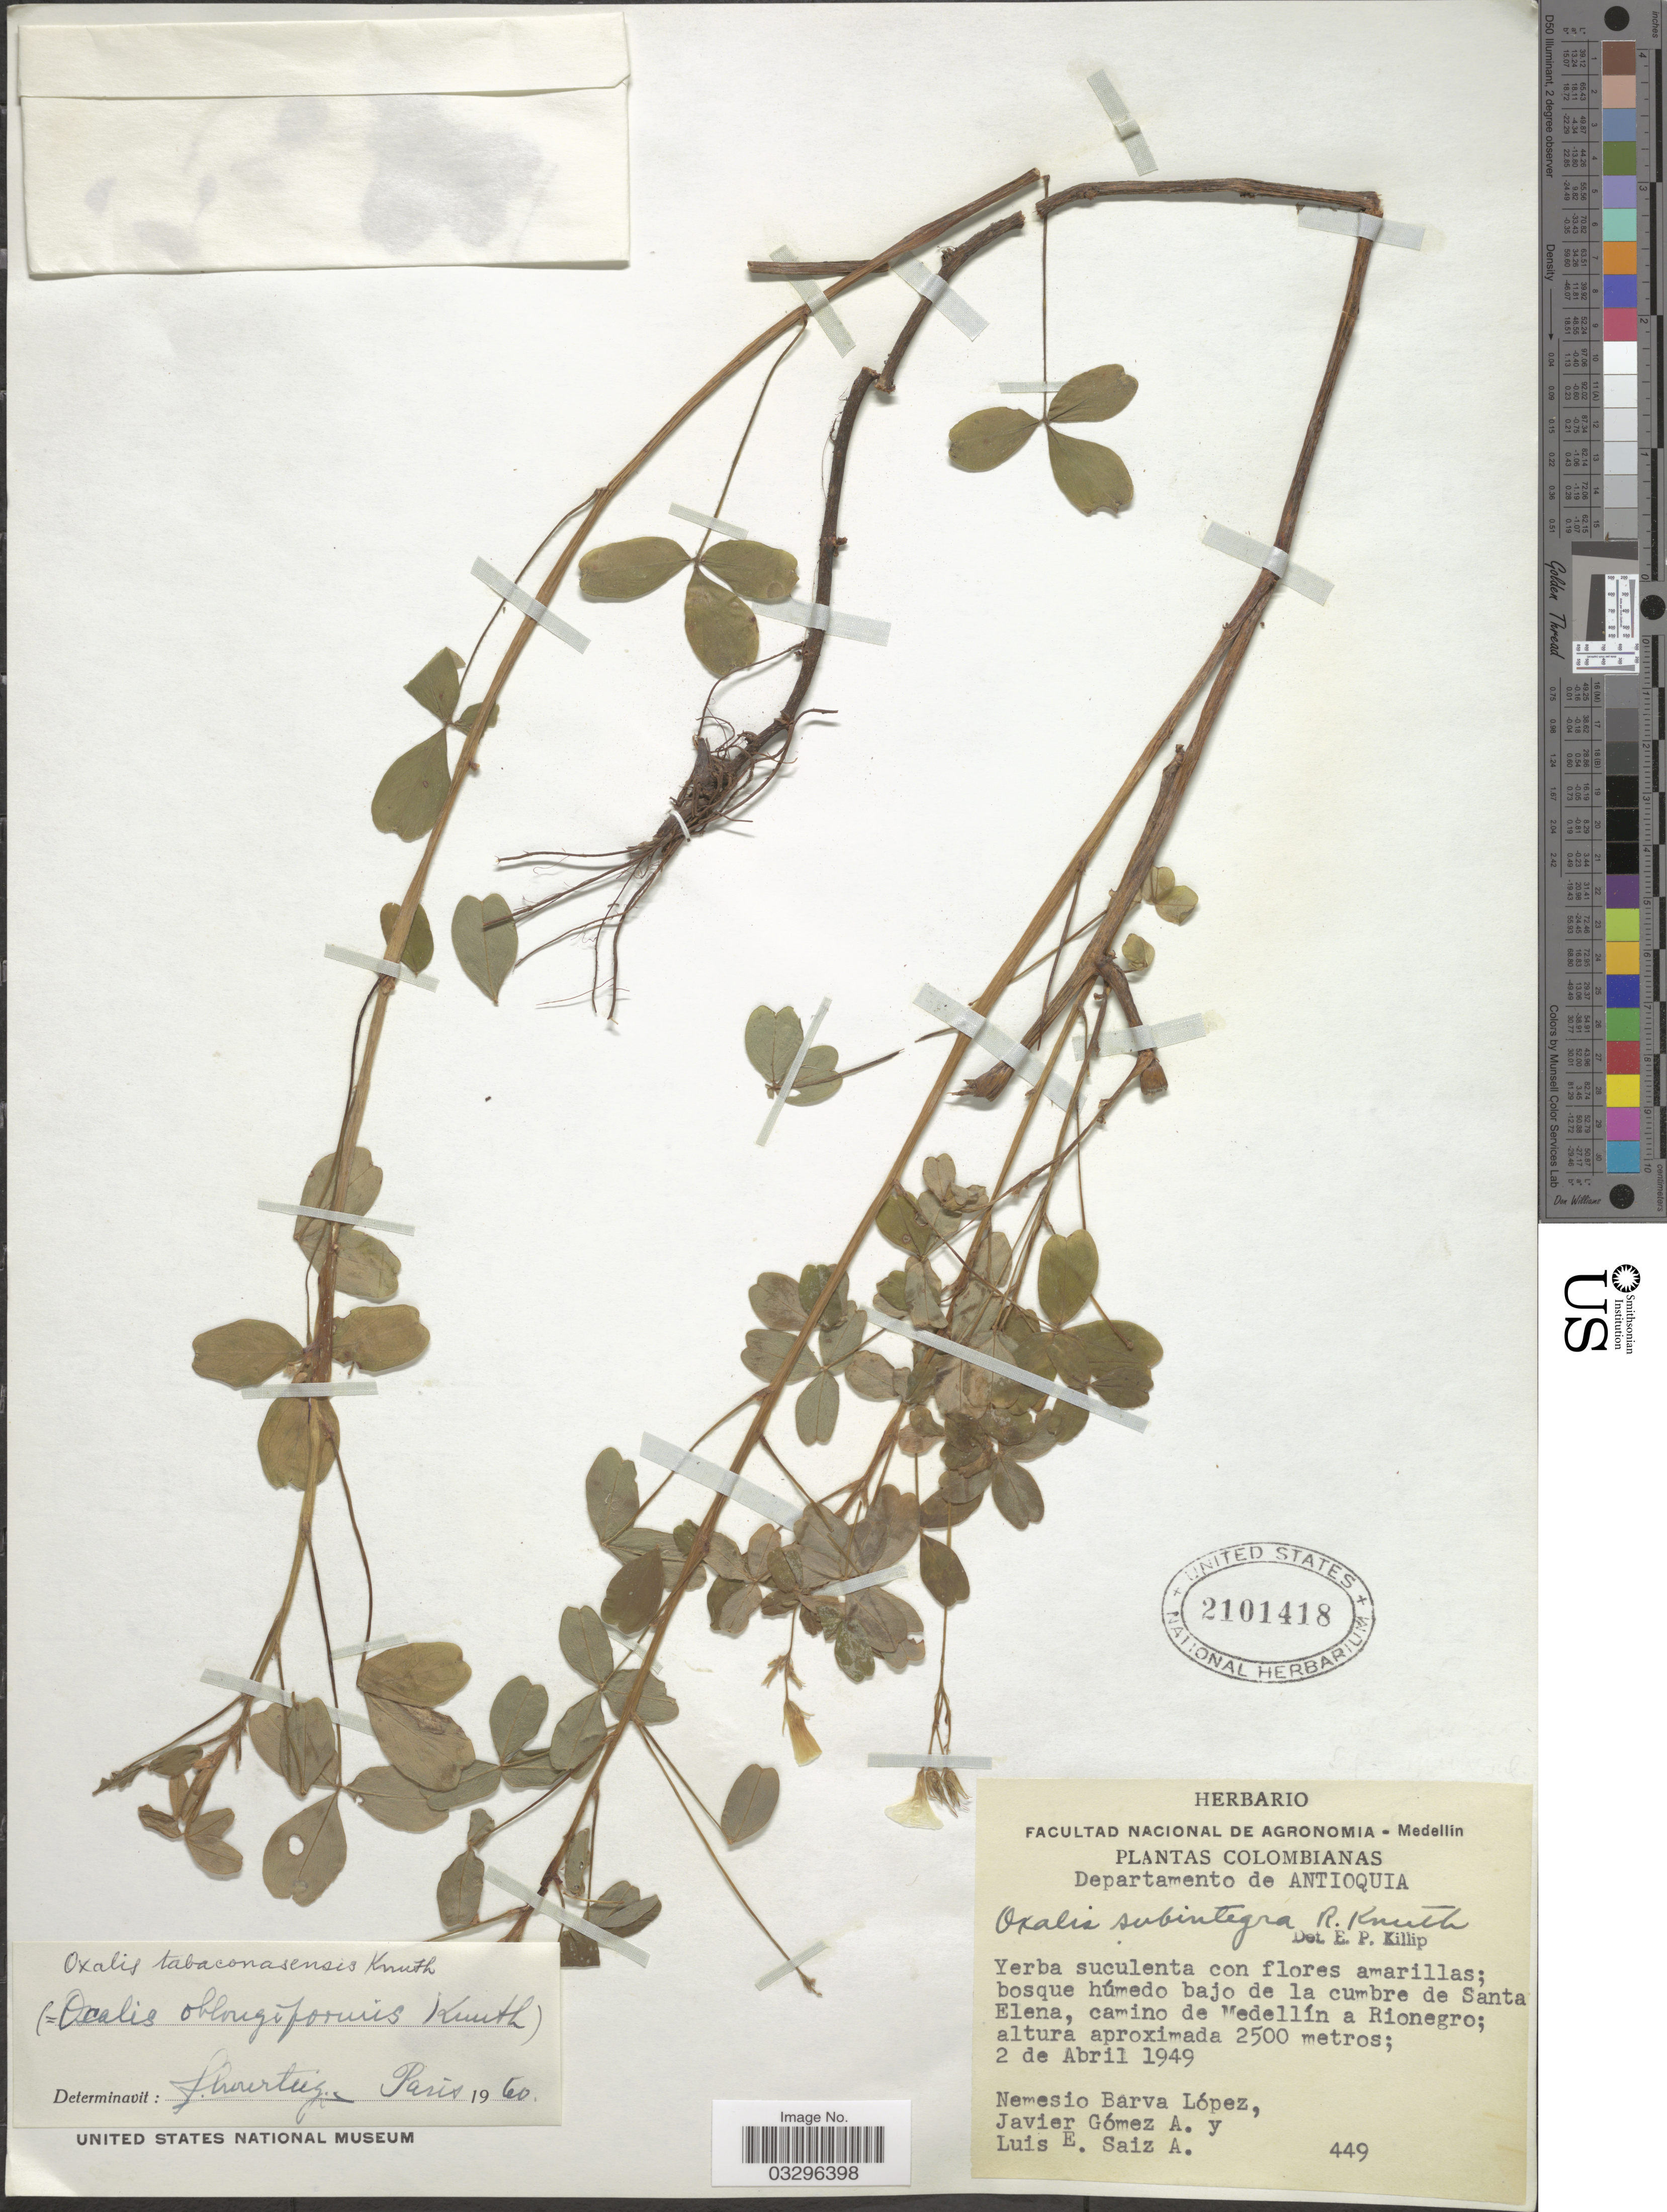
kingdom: Plantae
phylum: Tracheophyta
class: Magnoliopsida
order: Oxalidales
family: Oxalidaceae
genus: Oxalis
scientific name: Oxalis tabaconasensis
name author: R. Knuth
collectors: N. Lopez, J. Gomez A. & L. Saiz A.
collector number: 449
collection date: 1949-04-02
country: Colombia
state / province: Antioquia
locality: Departamento de Antioquia. Bosque húmedo bajo de la cumbre de Santa Elena, camino de Medellín a Rionegro.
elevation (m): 2500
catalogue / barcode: US 2101418